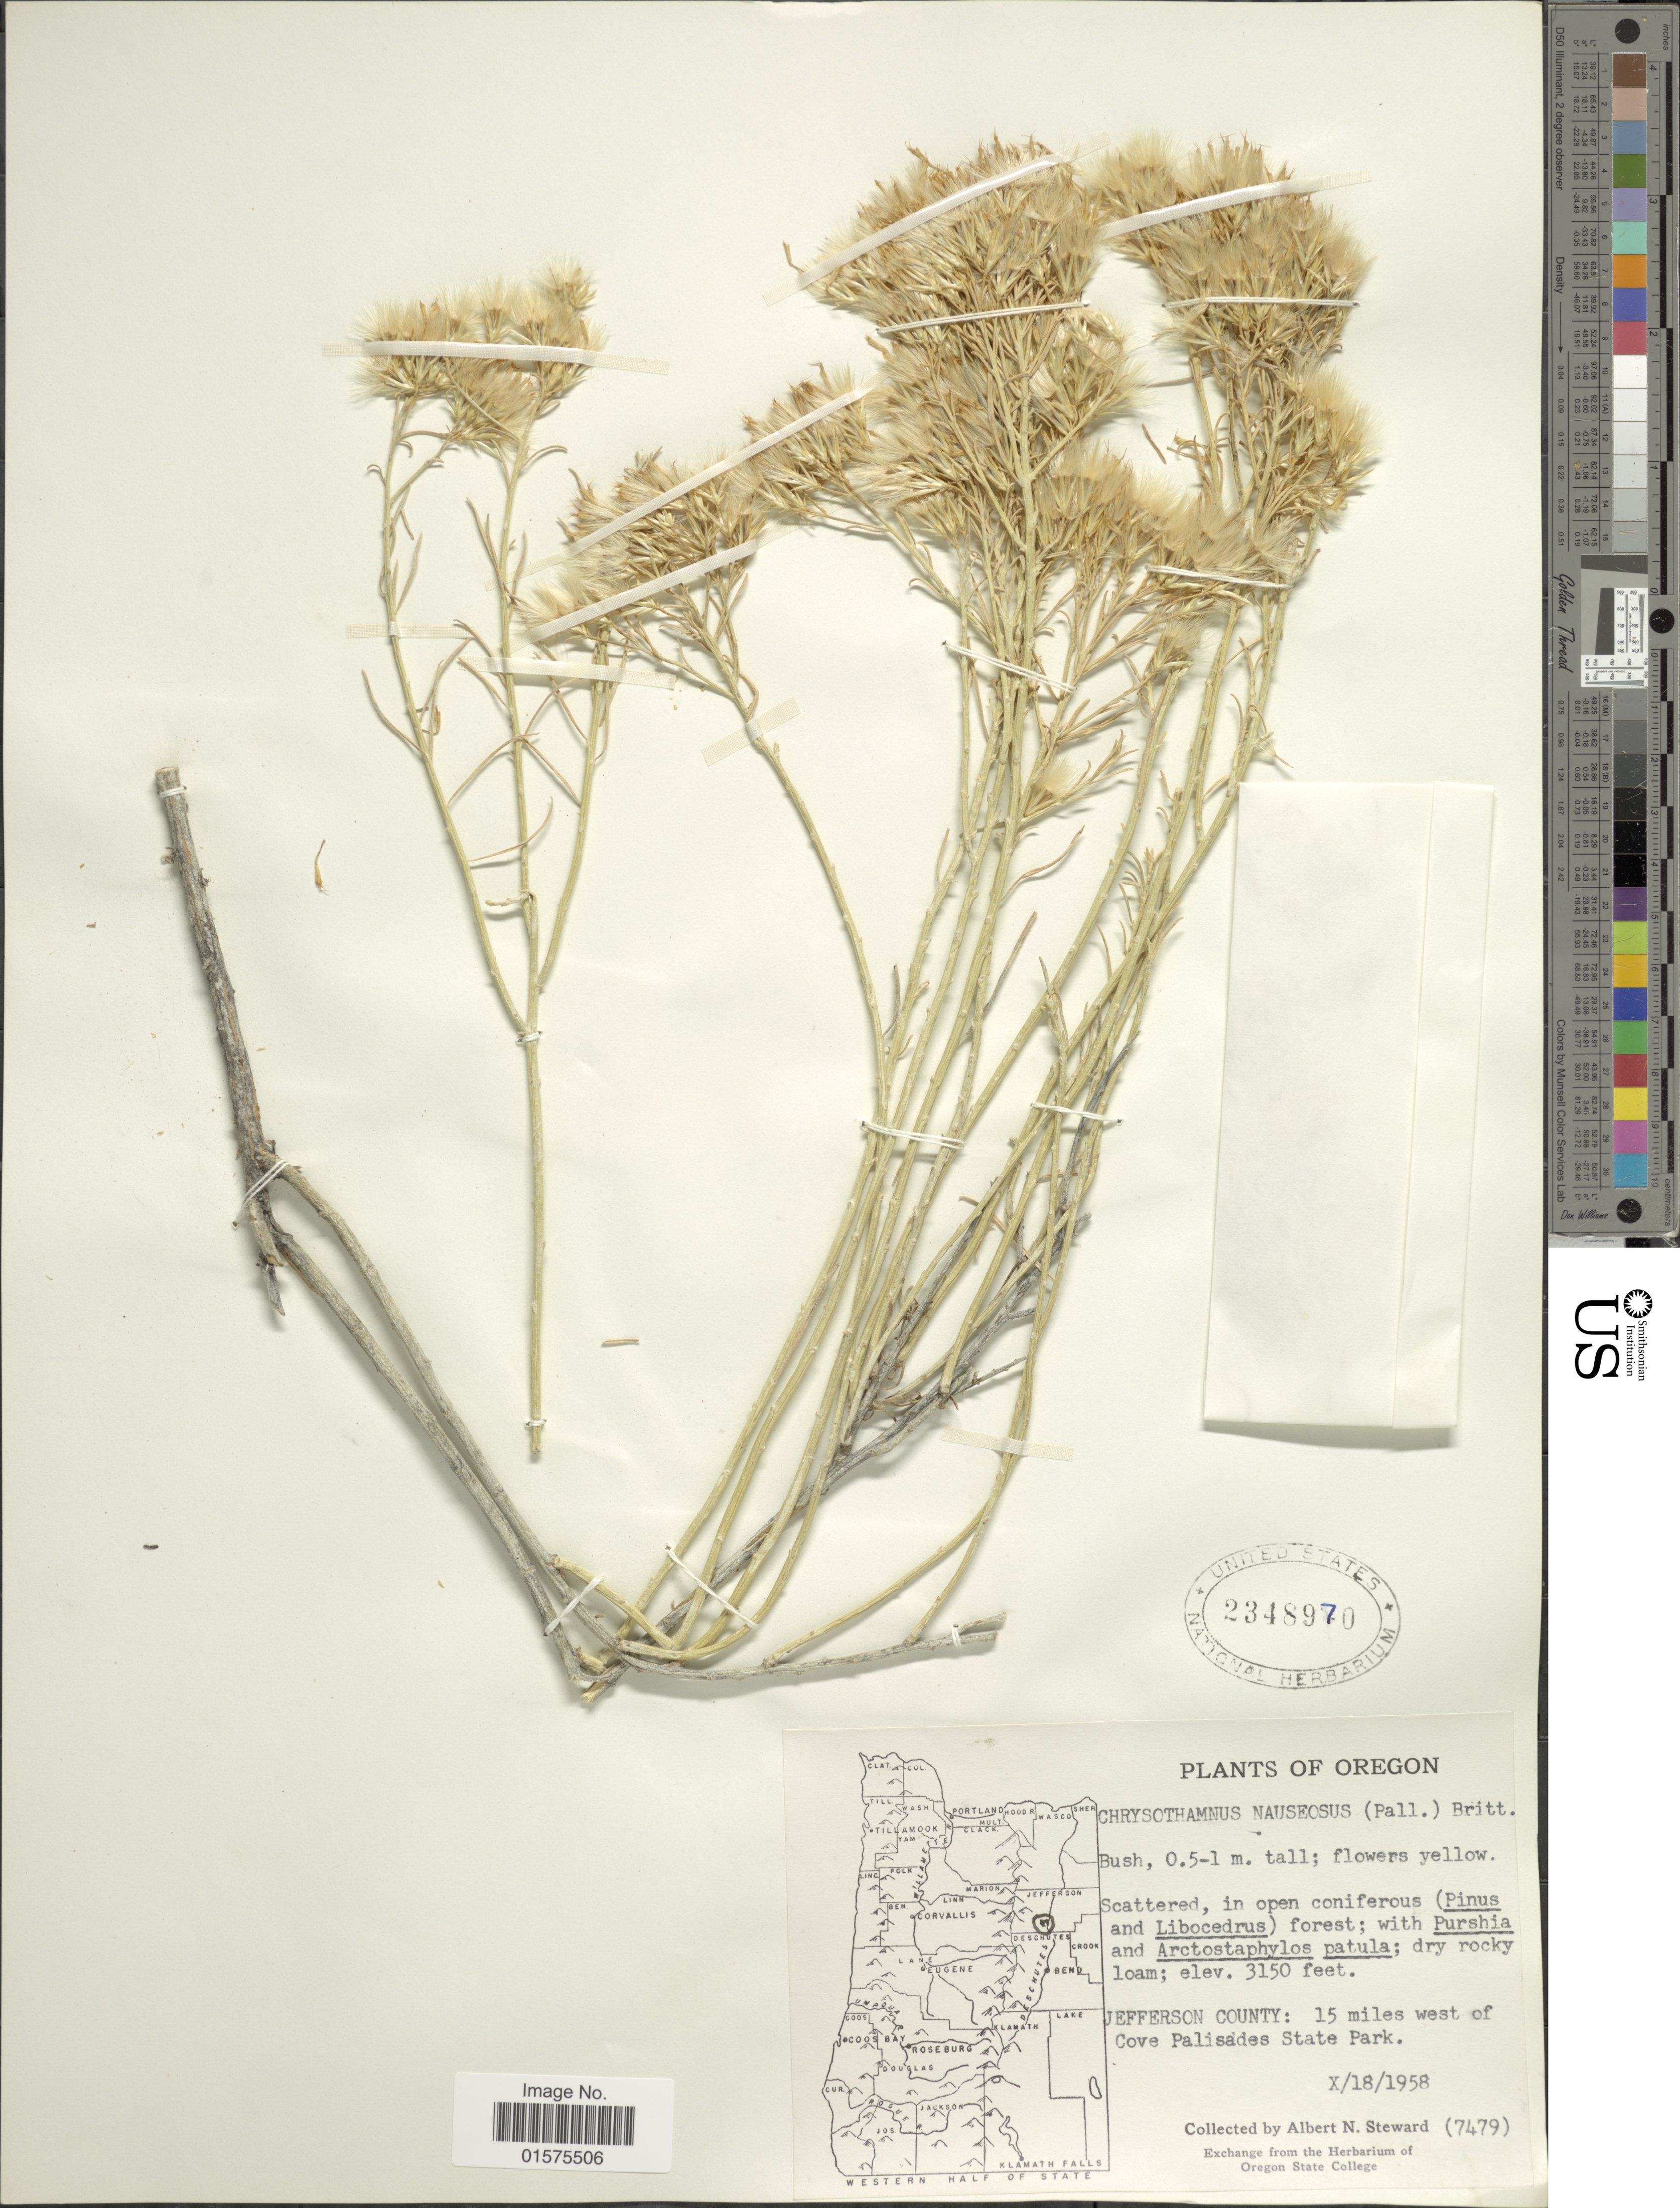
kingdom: Plantae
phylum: Tracheophyta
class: Magnoliopsida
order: Asterales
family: Asteraceae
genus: Ericameria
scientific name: Ericameria nauseosa var. oreophila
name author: (A. Nelson) G.L. Nesom & G.I. Baird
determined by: Urbatsch, Lowell E., Curator (LSU), Louisiana State University (UNITED STATES)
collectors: A. N. Steward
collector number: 7479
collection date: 1958-10-18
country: United States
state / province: Oregon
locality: Jefferson County: 15 miles west of Cove Palisades State Park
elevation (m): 960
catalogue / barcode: US 2348970